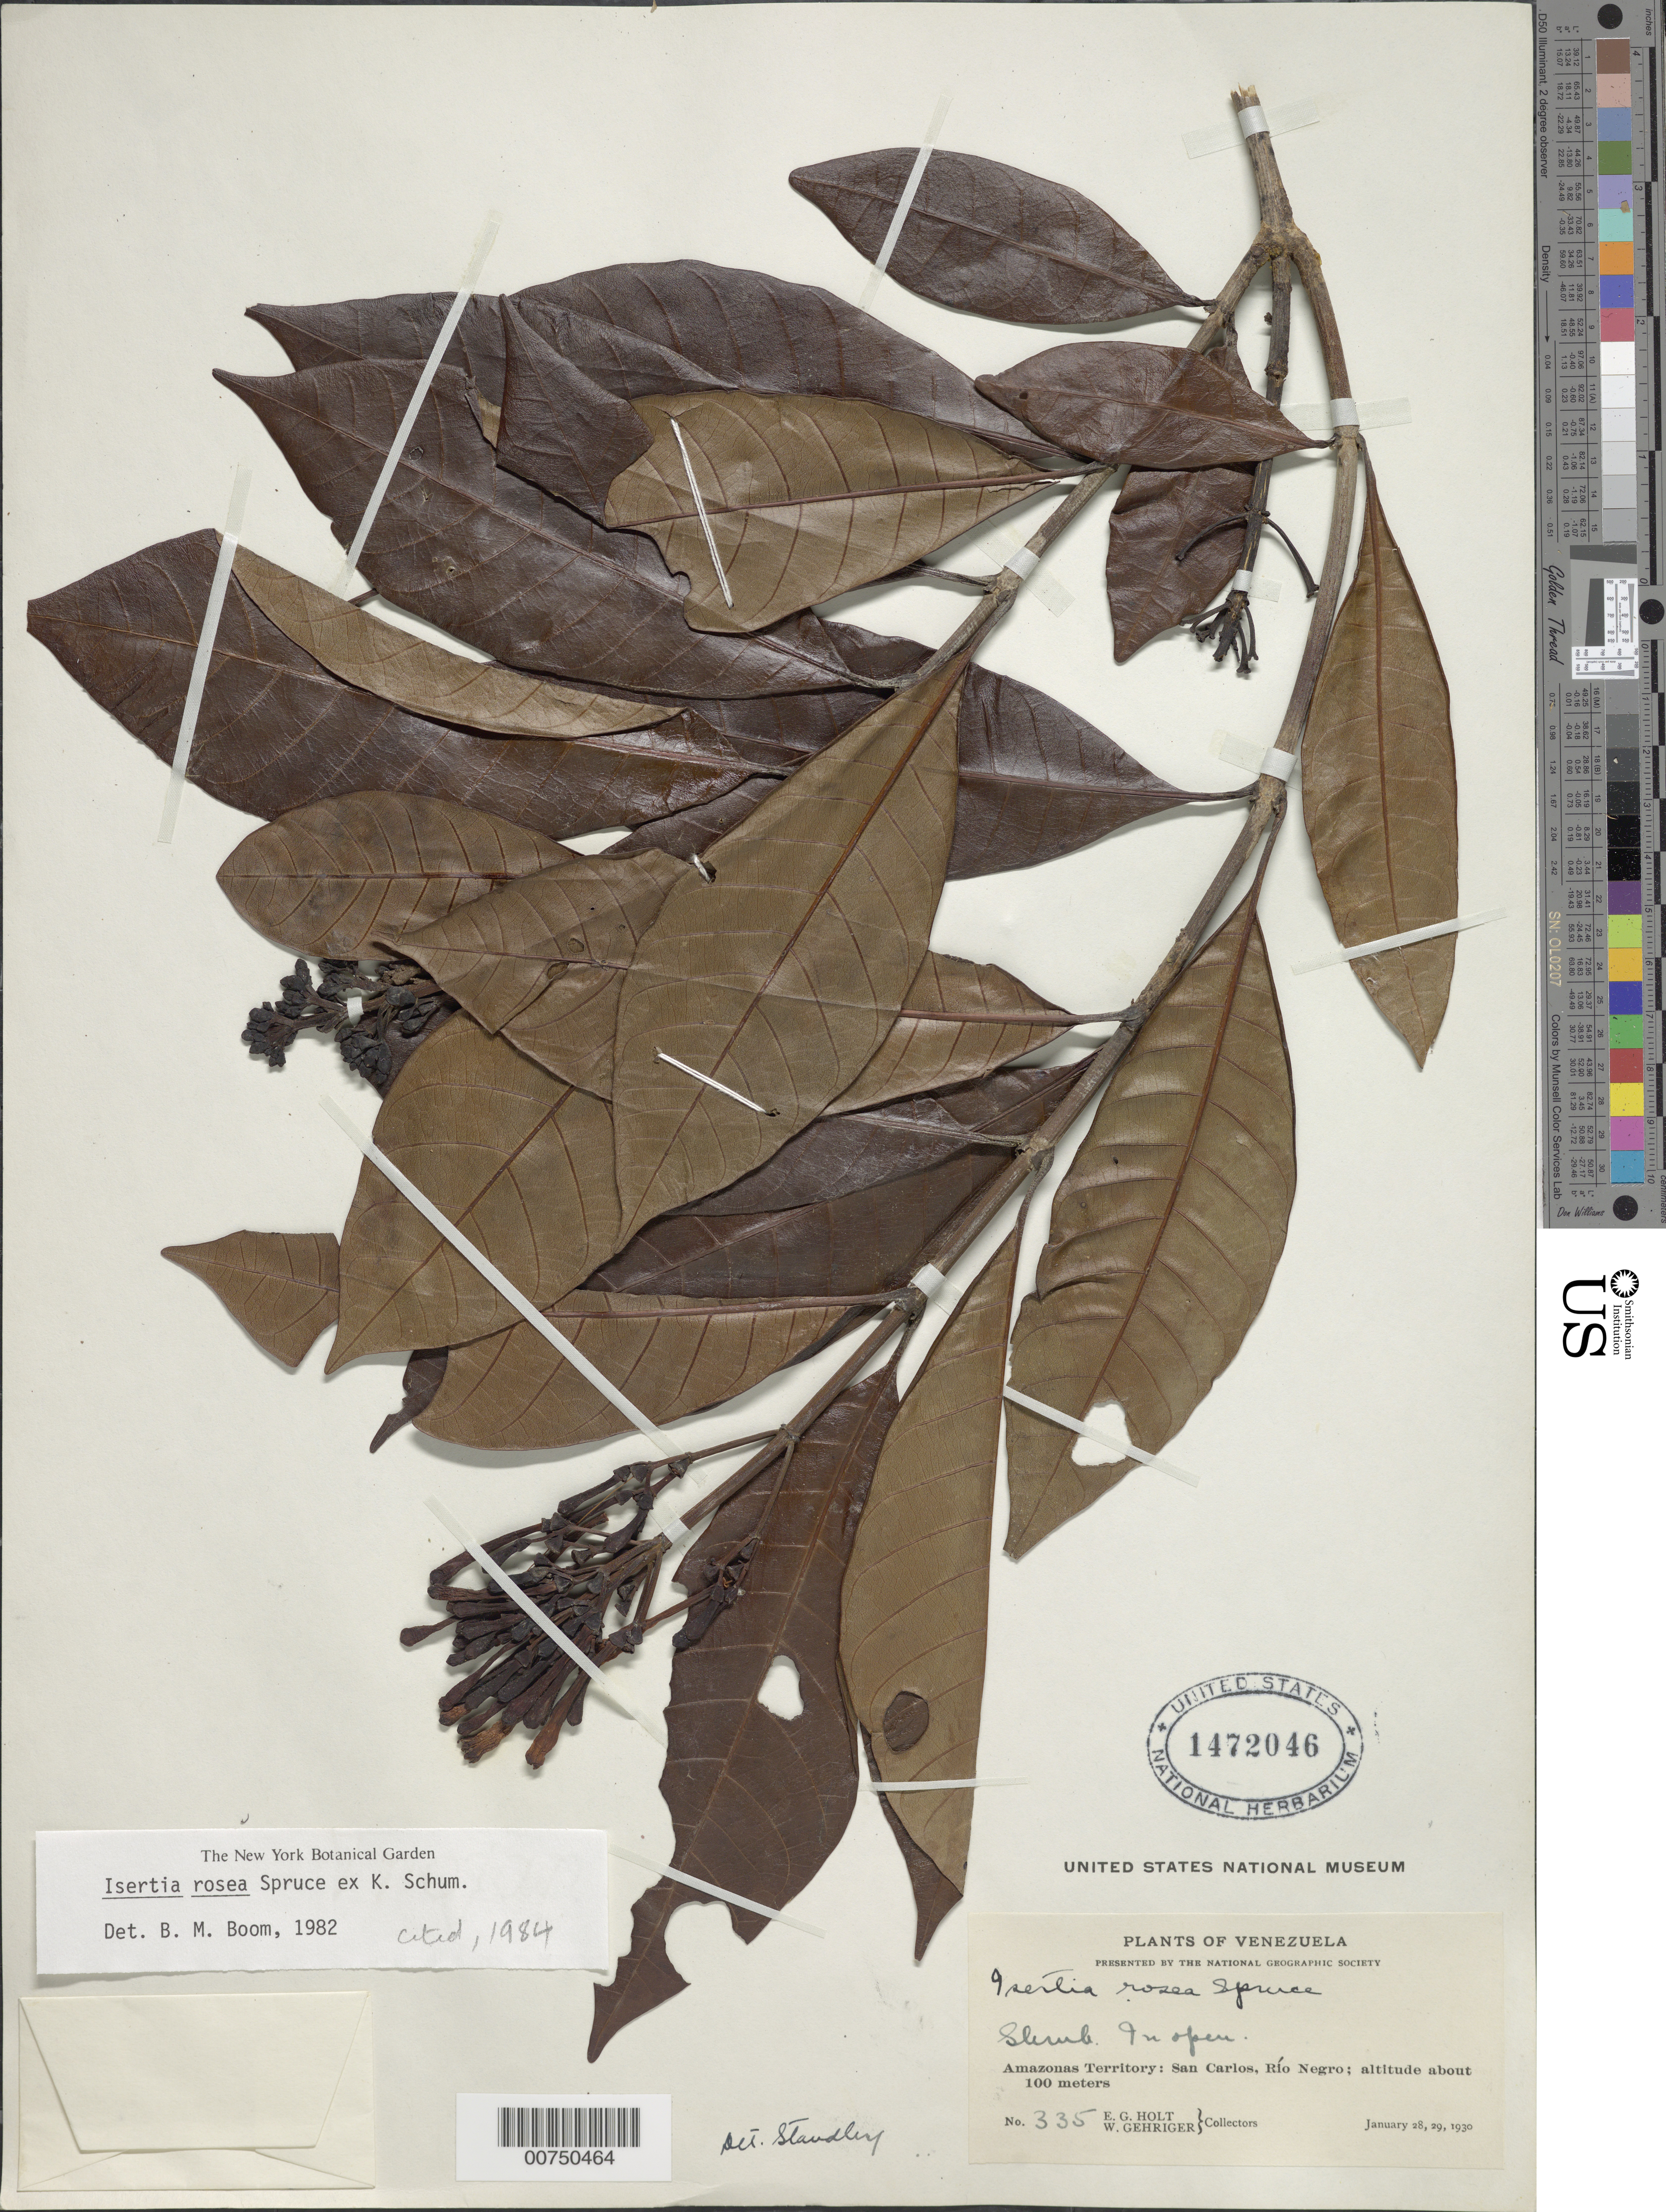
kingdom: Plantae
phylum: Tracheophyta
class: Magnoliopsida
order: Gentianales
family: Rubiaceae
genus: Isertia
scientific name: Isertia rosea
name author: Spruce ex K. Schum.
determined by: Boom, B. M.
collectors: E. Holt & W. Gehriger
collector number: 335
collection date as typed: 28-Jan-30 to 29-Jan-30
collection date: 1930-01-28/1930-01-29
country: Venezuela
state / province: Amazonas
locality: San Carlos de Río Negro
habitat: In open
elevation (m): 100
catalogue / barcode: US 1472046